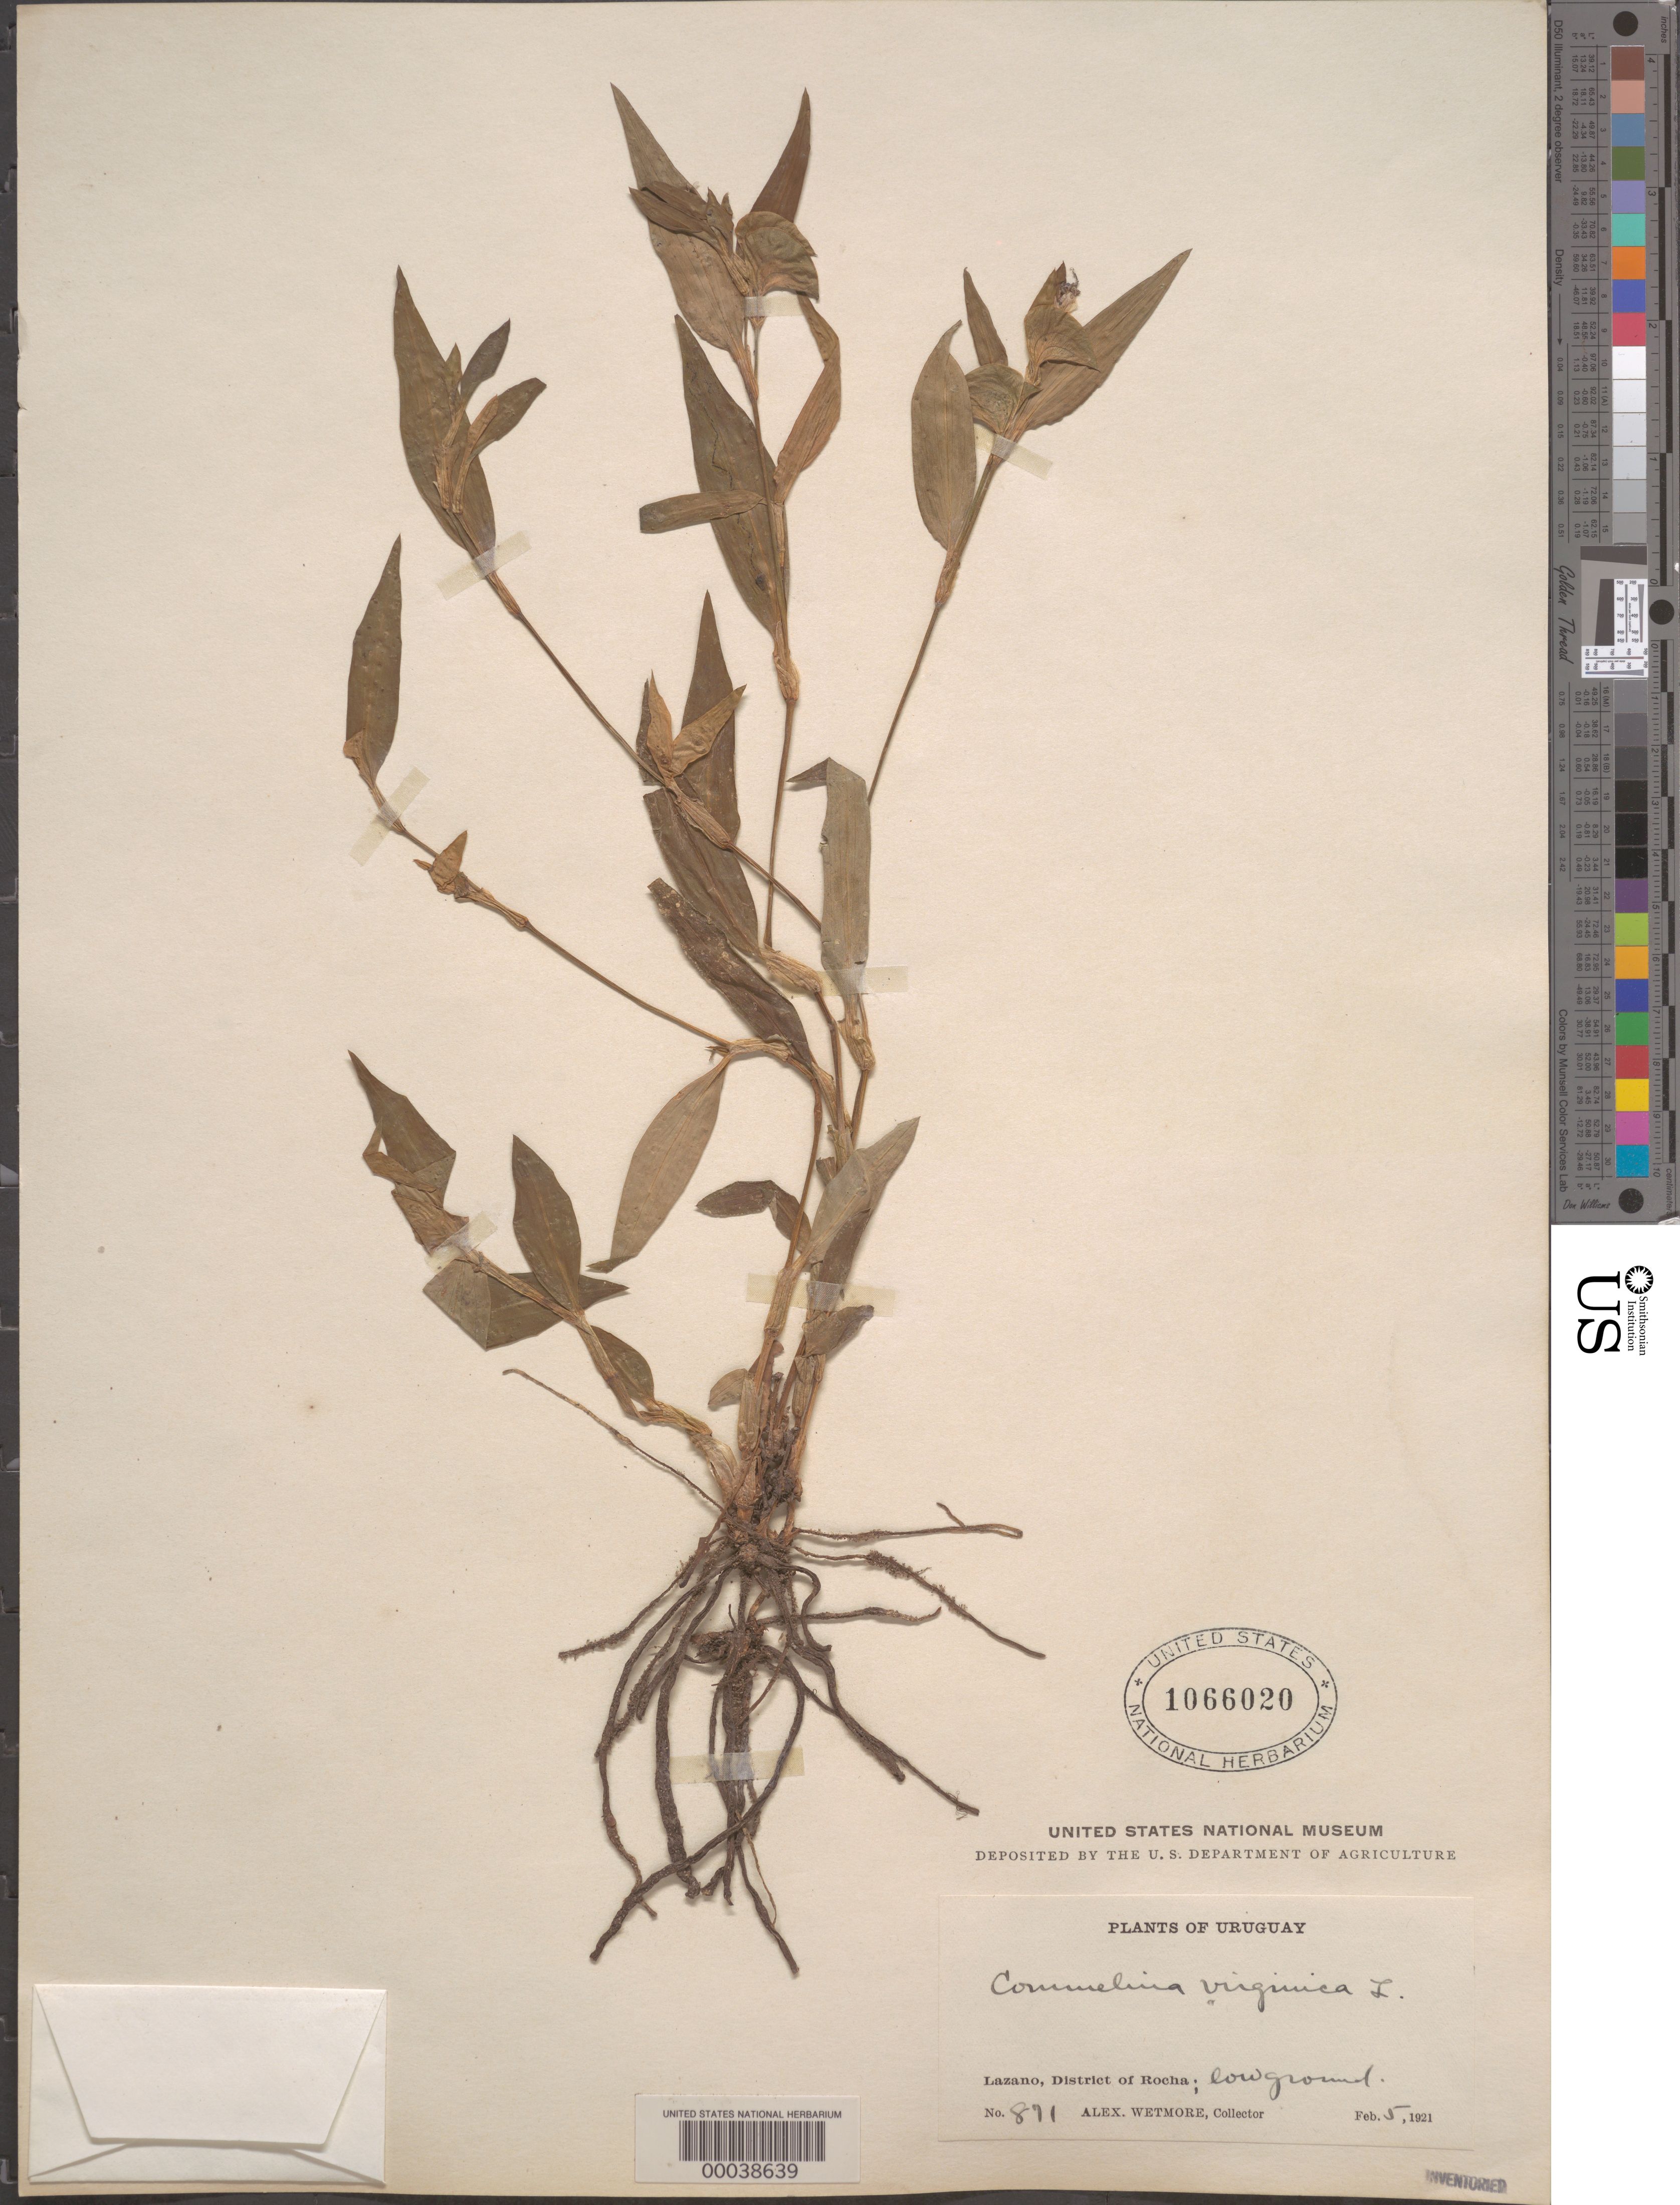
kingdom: Plantae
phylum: Tracheophyta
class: Liliopsida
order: Commelinales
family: Commelinaceae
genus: Commelina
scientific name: Commelina erecta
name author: L.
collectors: A. Wetmore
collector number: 871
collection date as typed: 05 Feb 1921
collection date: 1921-02-05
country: Uruguay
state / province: Rocha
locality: Lazano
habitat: Lowland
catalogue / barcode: US 1066020